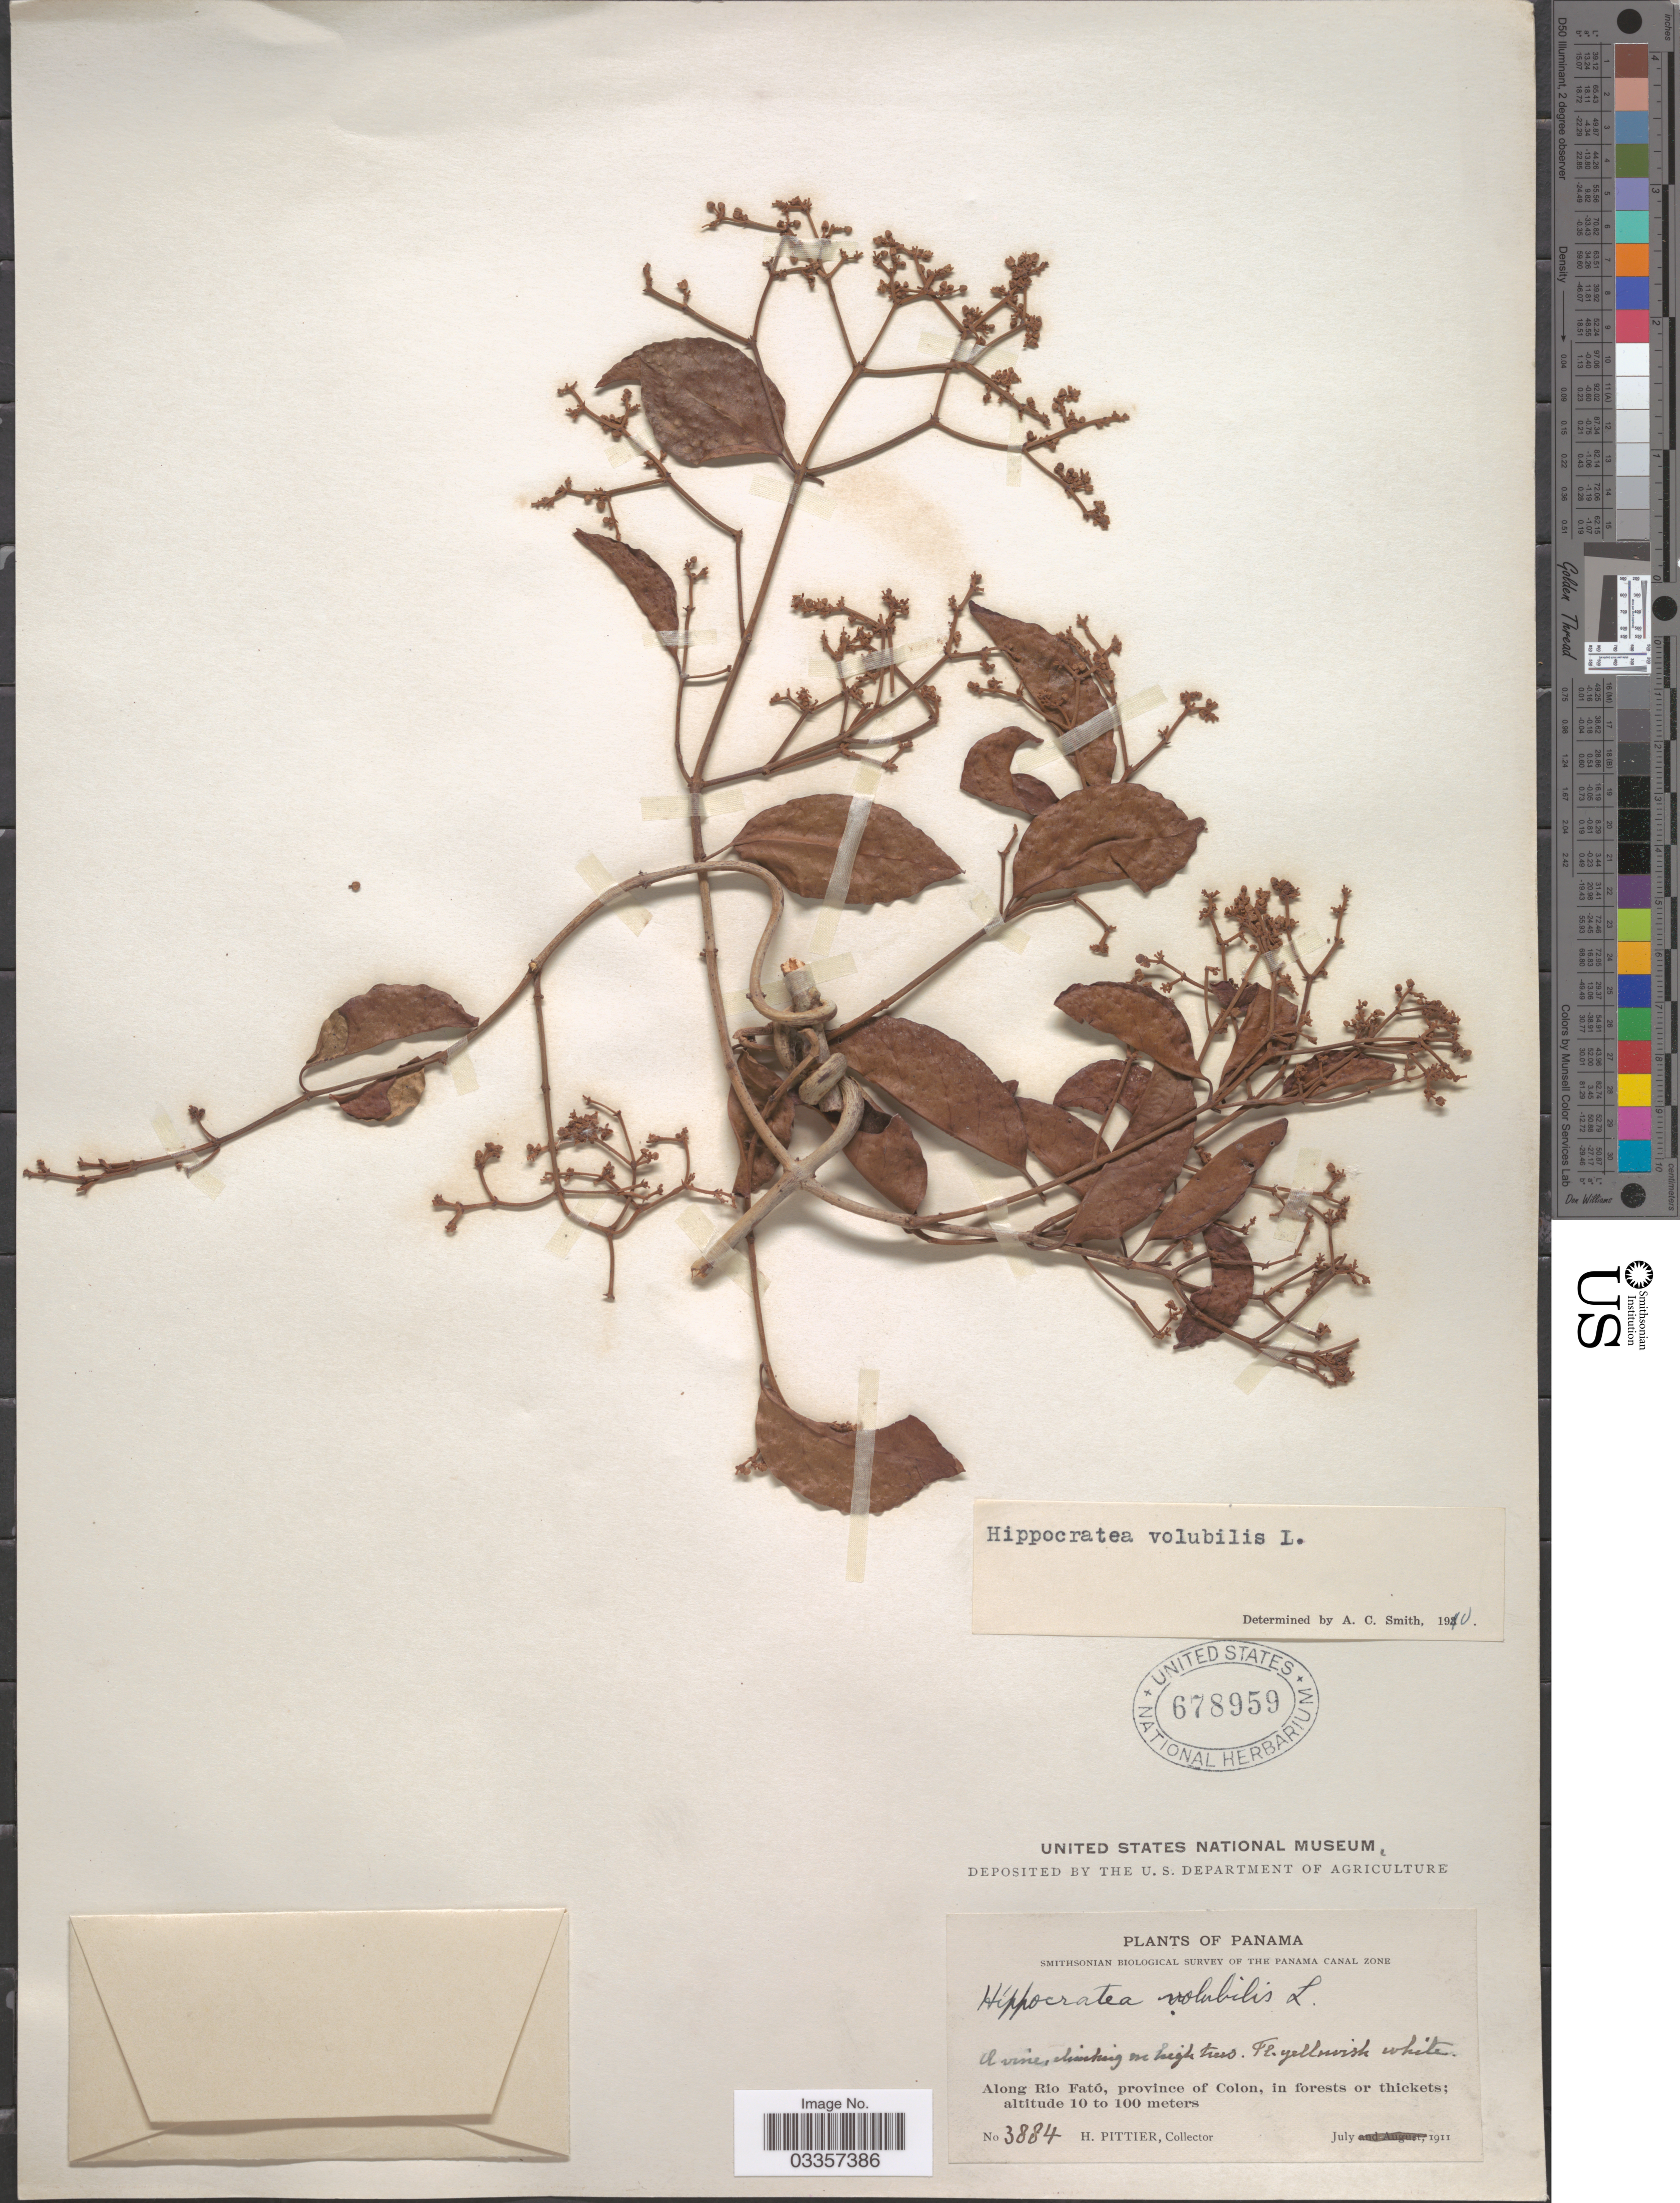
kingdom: Plantae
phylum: Tracheophyta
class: Magnoliopsida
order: Celastrales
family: Celastraceae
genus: Hippocratea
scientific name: Hippocratea volubilis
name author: L.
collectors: H. F. Pittier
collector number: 3884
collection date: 1911-07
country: Panama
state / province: Colón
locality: Along Rio Fató, in forests or thickets.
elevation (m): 10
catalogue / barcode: US 678959